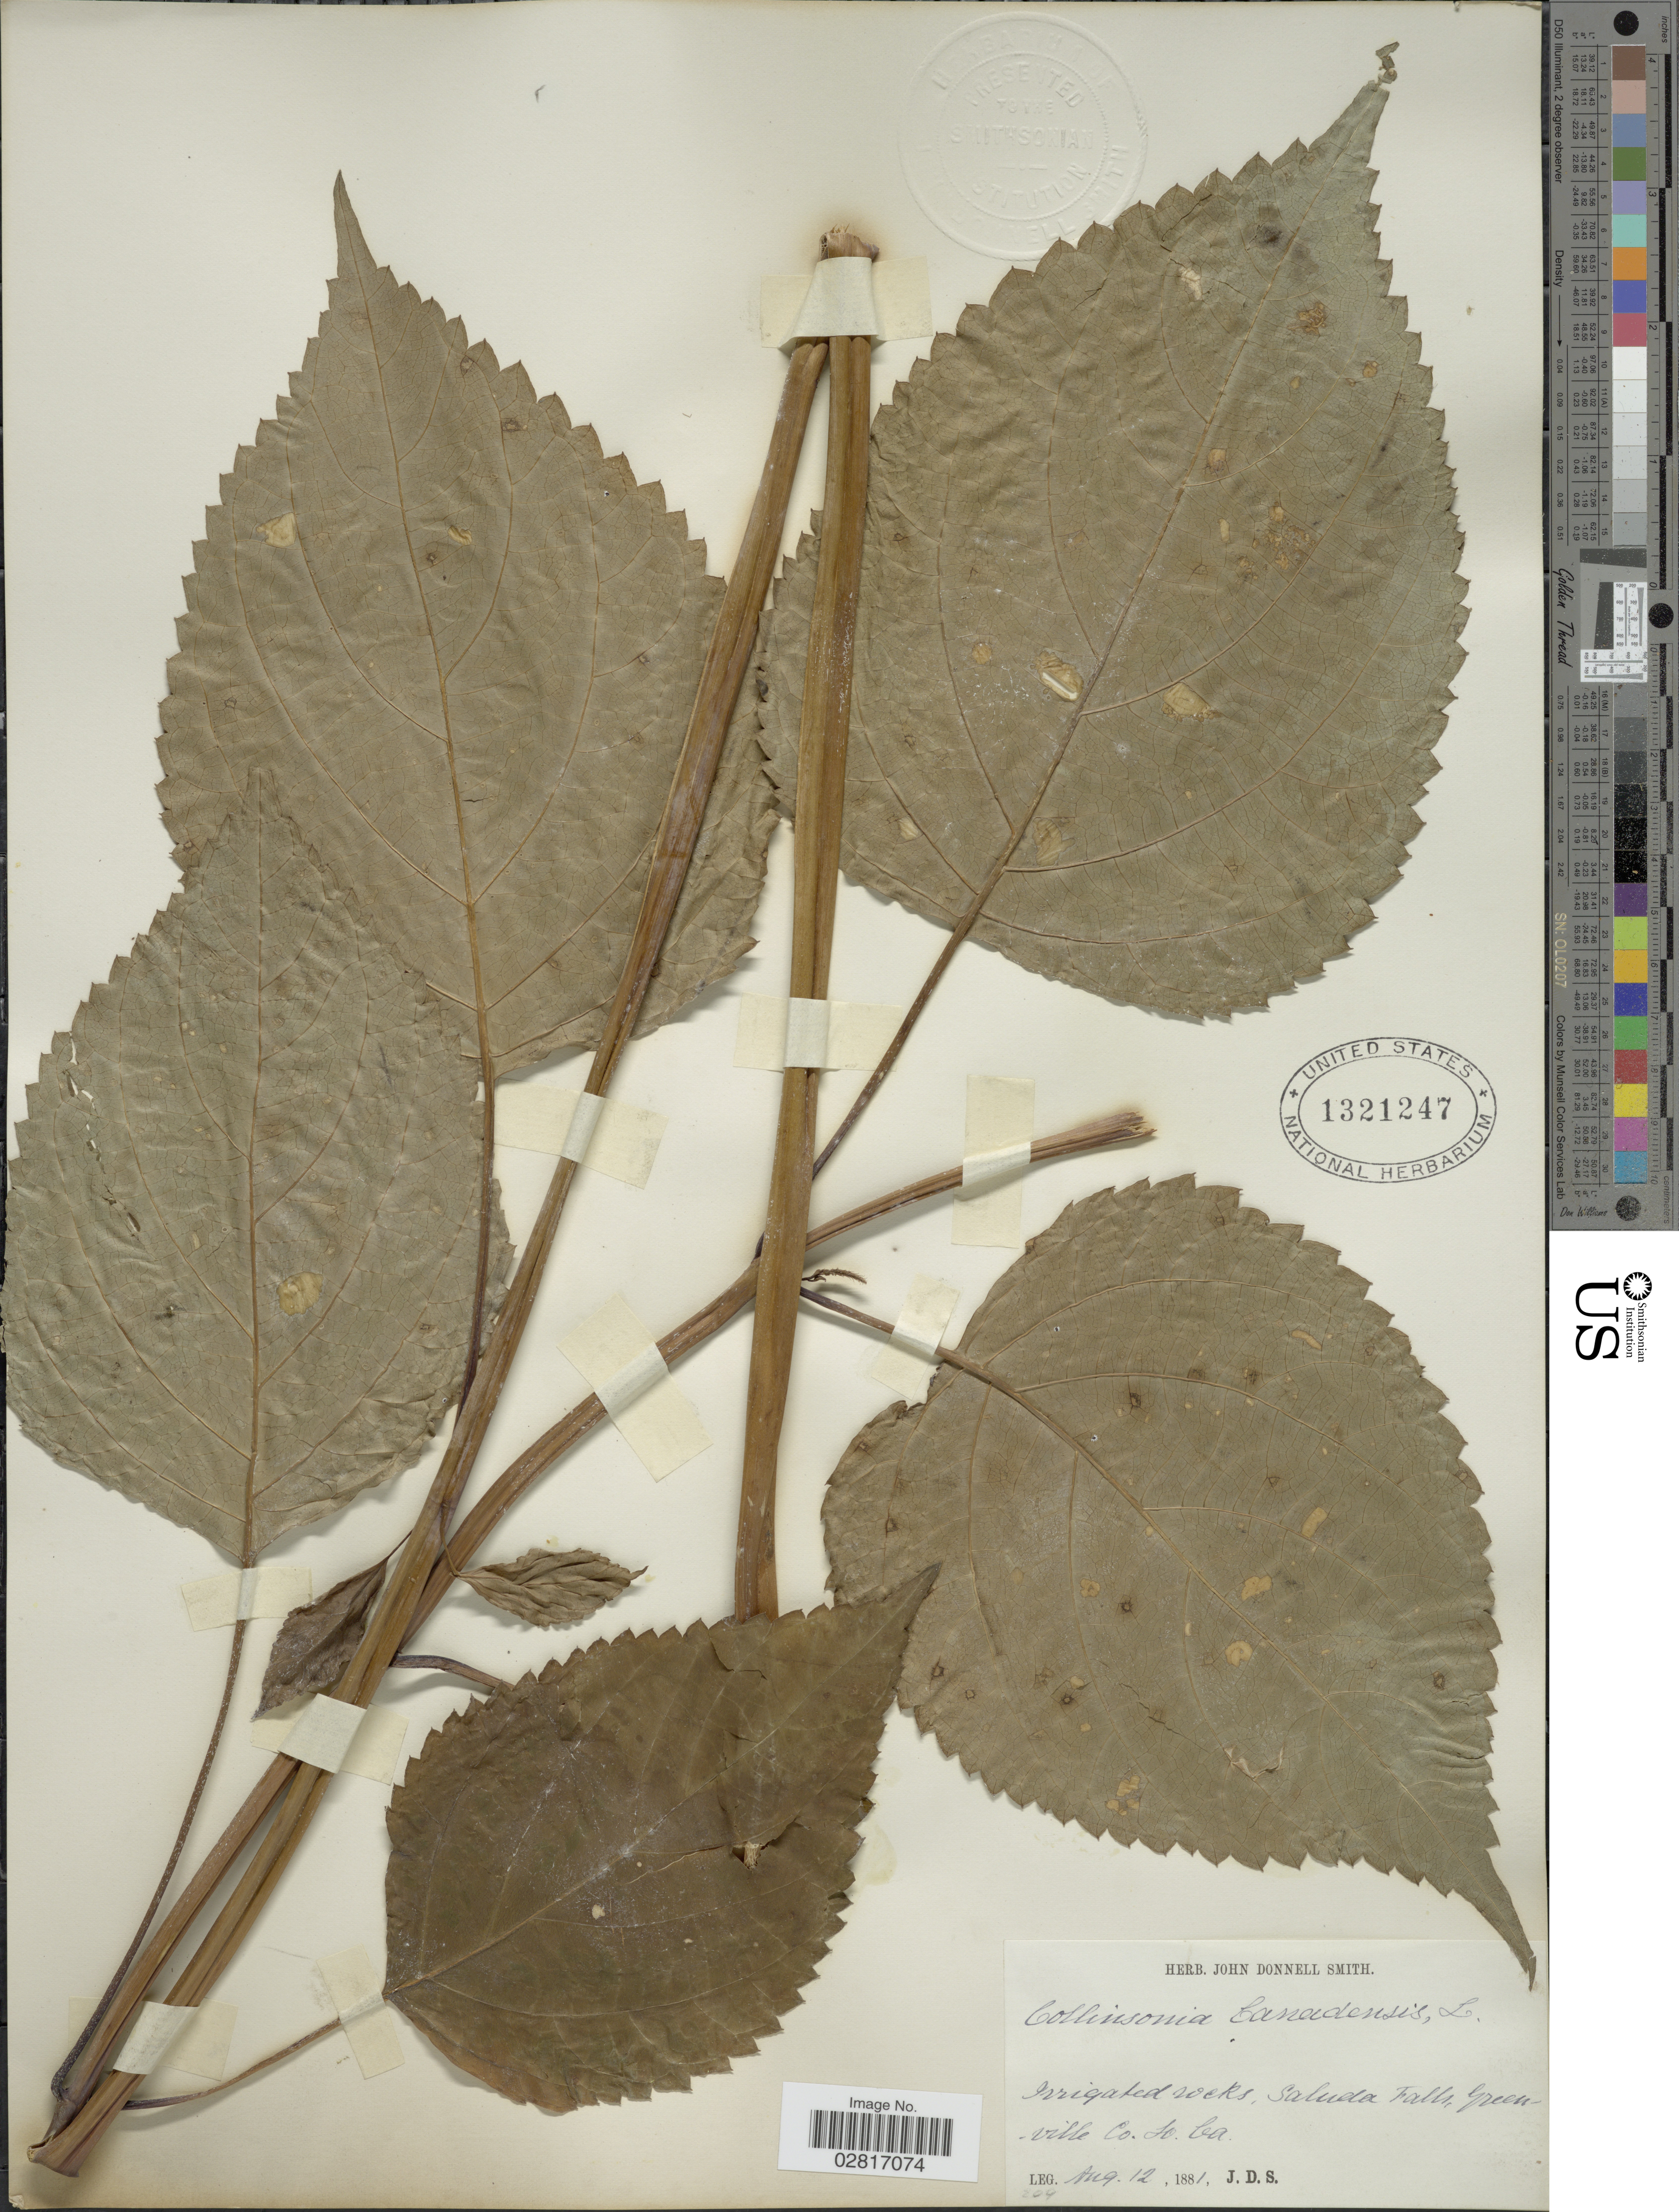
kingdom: Plantae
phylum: Tracheophyta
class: Magnoliopsida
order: Lamiales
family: Lamiaceae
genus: Collinsonia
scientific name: Collinsonia canadensis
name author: L.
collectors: J. Donnell Smith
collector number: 209*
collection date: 1881-08-12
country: United States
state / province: South Carolina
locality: Saluda Falls, Greenville Co.,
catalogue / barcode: US 1321247